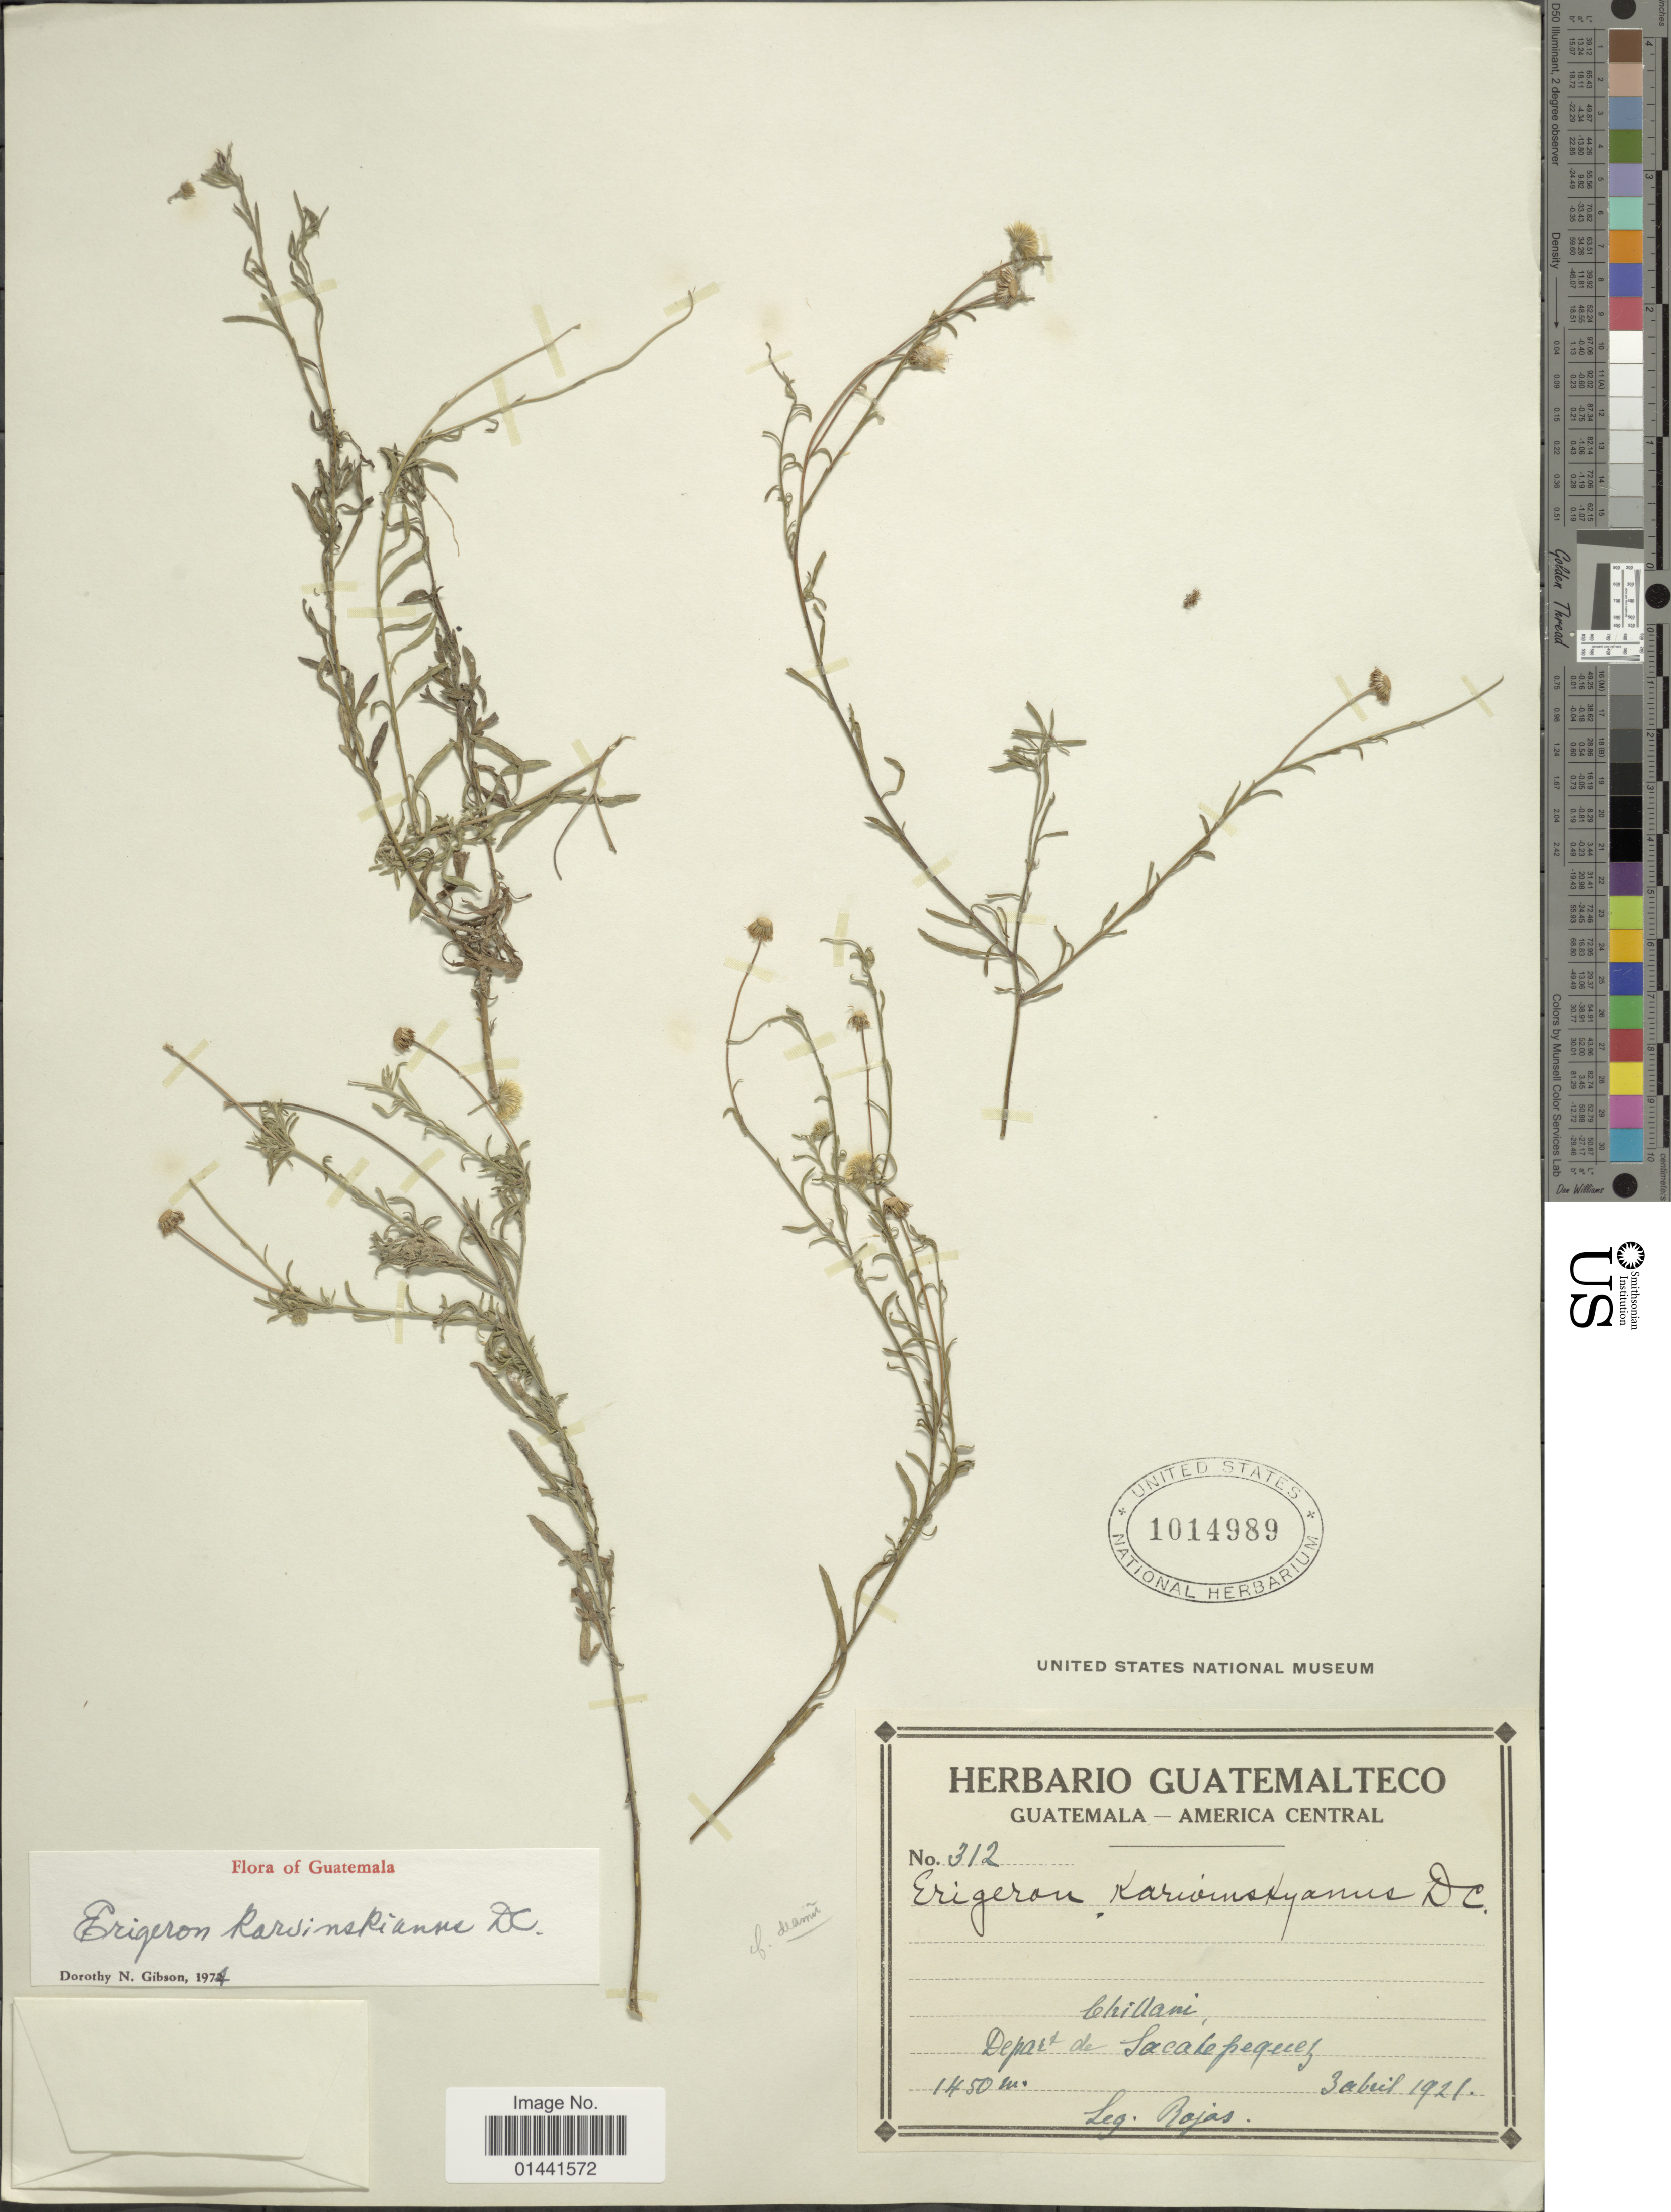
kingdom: Plantae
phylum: Tracheophyta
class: Magnoliopsida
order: Asterales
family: Asteraceae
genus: Erigeron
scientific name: Erigeron karvinskianus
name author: DC.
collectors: Rojas, --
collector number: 312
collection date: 1921-04-03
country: Guatemala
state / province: Sacatepéquez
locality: America Central, Chillami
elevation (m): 1450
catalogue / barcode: US 1014989